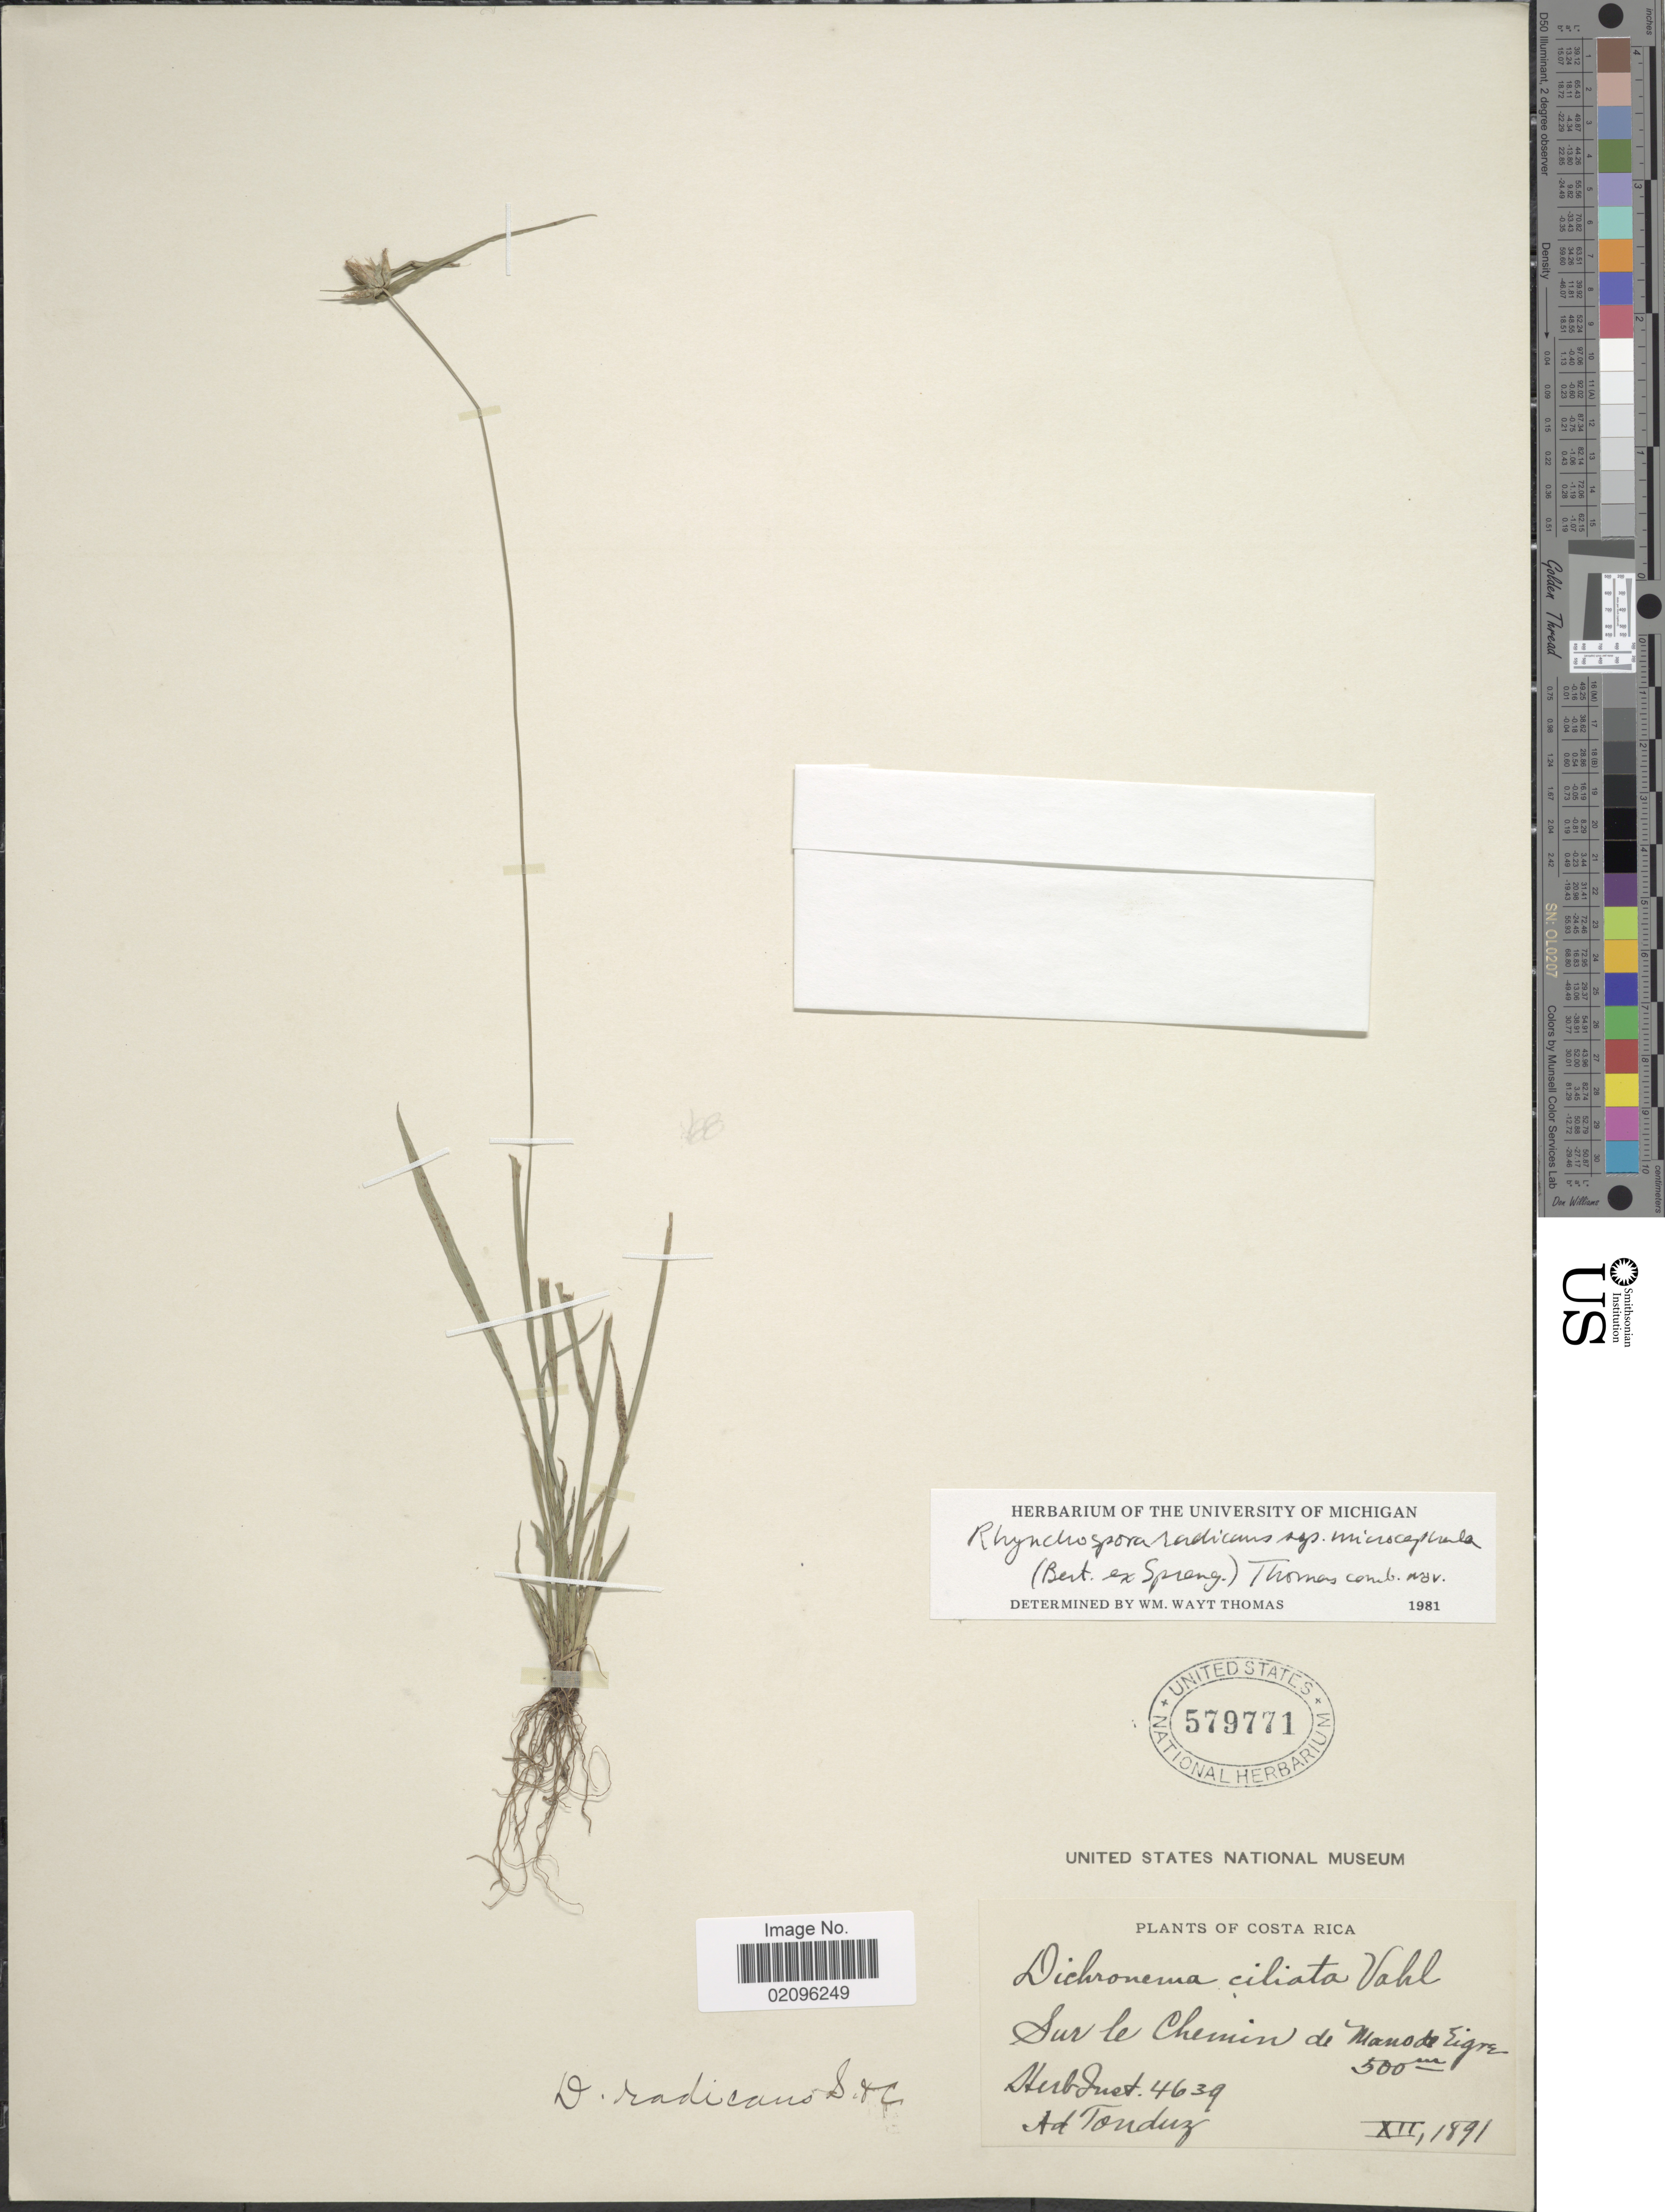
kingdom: Plantae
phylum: Tracheophyta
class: Liliopsida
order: Poales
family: Cyperaceae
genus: Rhynchospora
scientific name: Rhynchospora radicans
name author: (Schltdl. & Cham.) H. Pfeiff.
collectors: A. Tonduz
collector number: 4639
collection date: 1891-12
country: Costa Rica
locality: Sur le Chemin de Mano de Tigre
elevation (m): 500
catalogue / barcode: US 579771